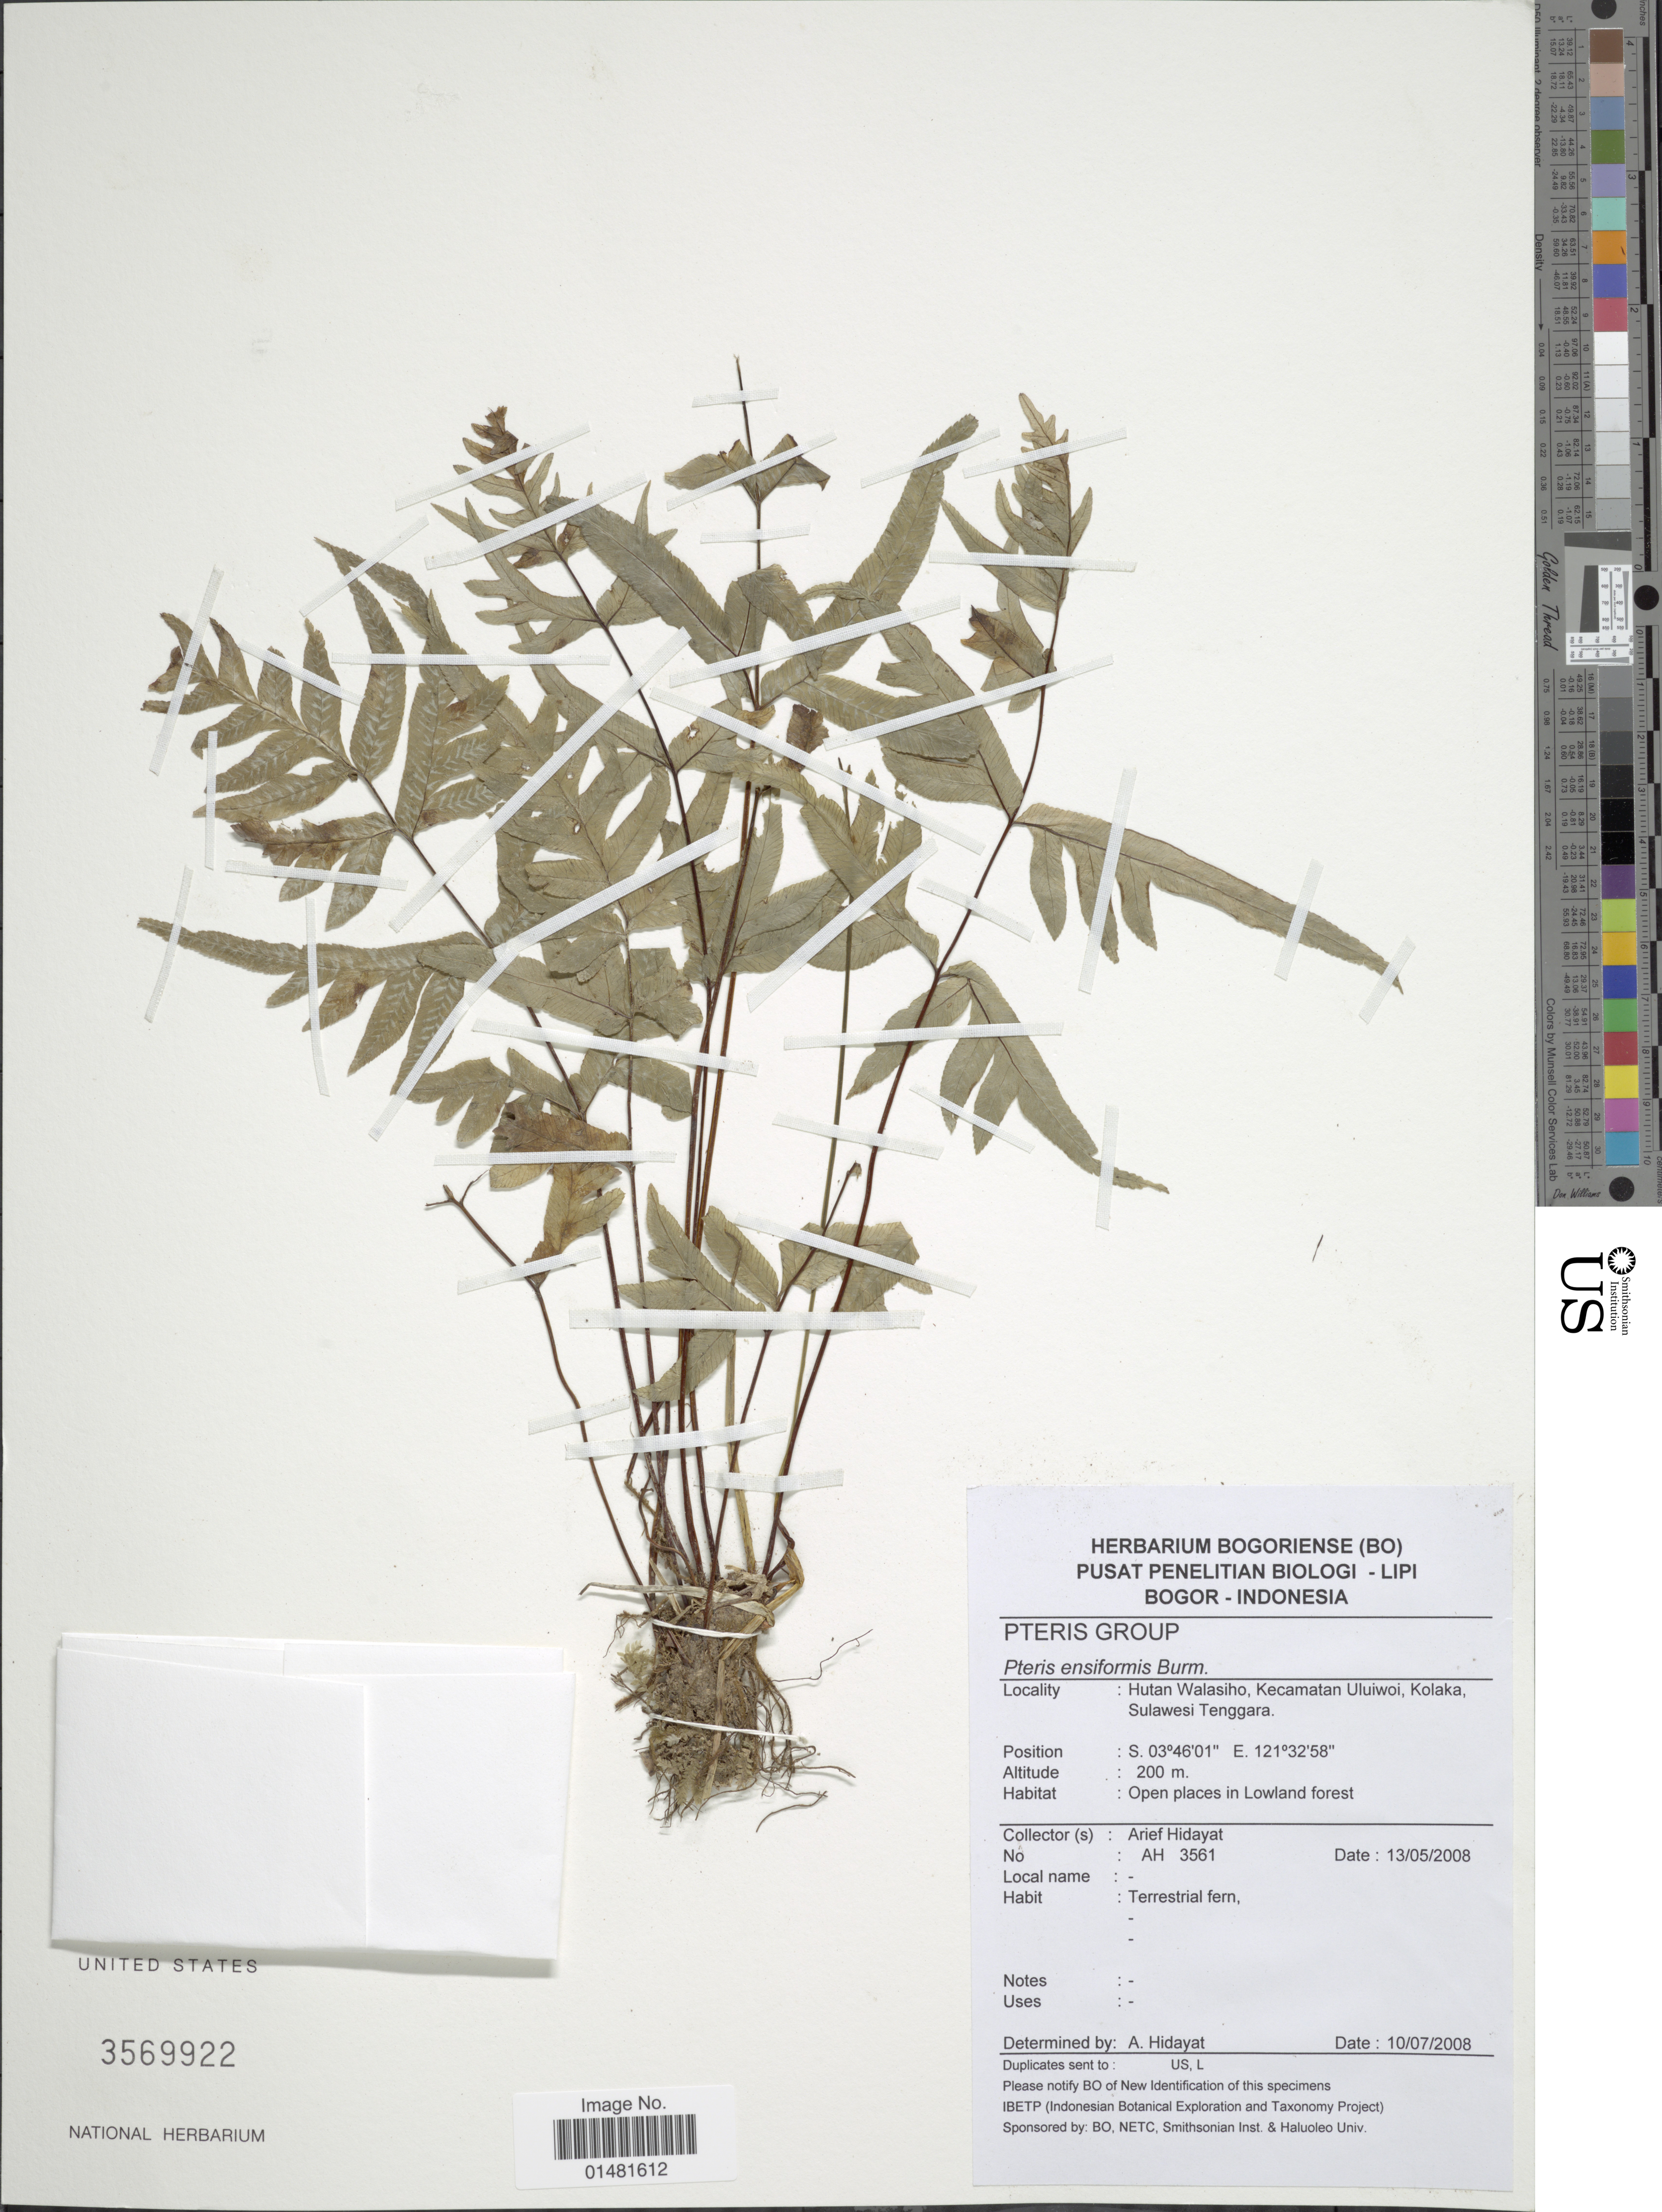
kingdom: Plantae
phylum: Tracheophyta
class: Polypodiopsida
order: Polypodiales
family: Pteridaceae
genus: Pteris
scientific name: Pteris ensiformis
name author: Burm. f.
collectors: A. Hidayat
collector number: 3561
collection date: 2008-05-13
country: Indonesia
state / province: Sulawesi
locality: Hutan Walasiho, Kecamatan Uluiwoi, Kolaka, Sulawesi Tenggara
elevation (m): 200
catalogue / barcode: US 3569922